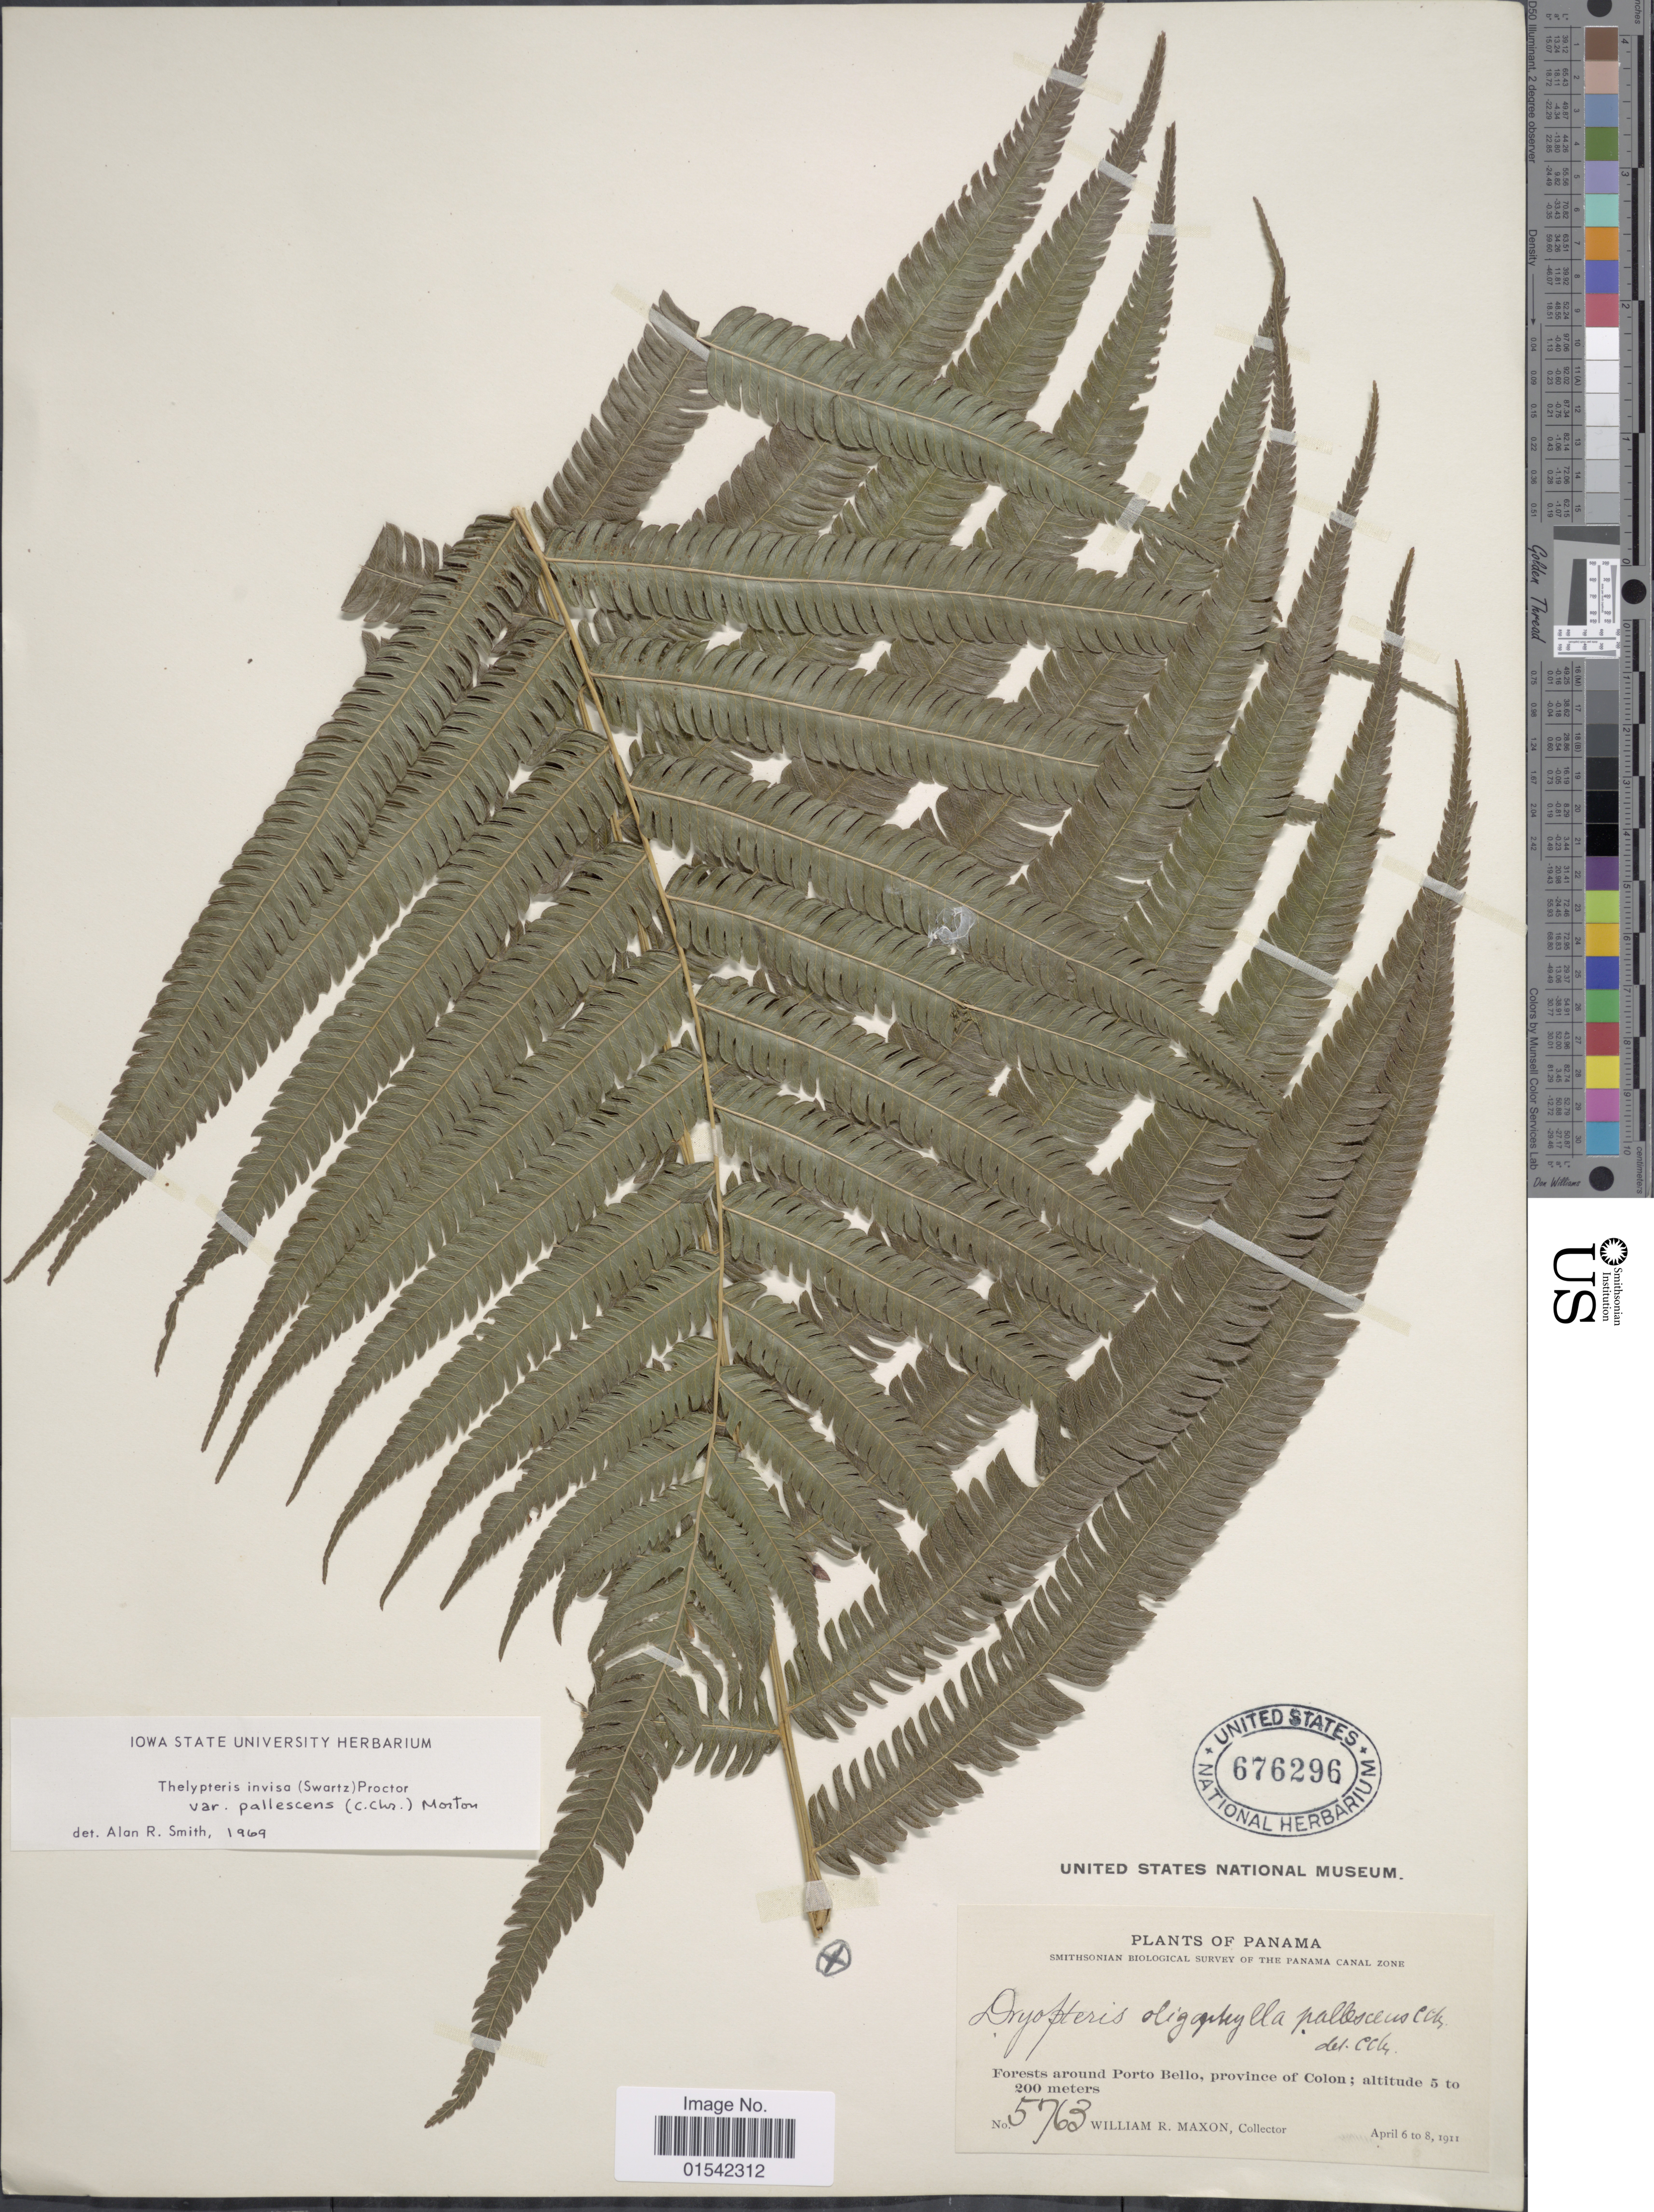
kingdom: Plantae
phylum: Tracheophyta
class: Polypodiopsida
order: Polypodiales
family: Thelypteridaceae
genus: Cyclosorus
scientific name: Cyclosorus grandis (A.R. Sm.) comb. nov., ined 2015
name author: (A.R. Sm.)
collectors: W. R. Maxon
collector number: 5763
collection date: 1911-04-06/1911-04-08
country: Panama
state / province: Colón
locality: Forests around Porto Bello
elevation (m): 5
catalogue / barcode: US 676296